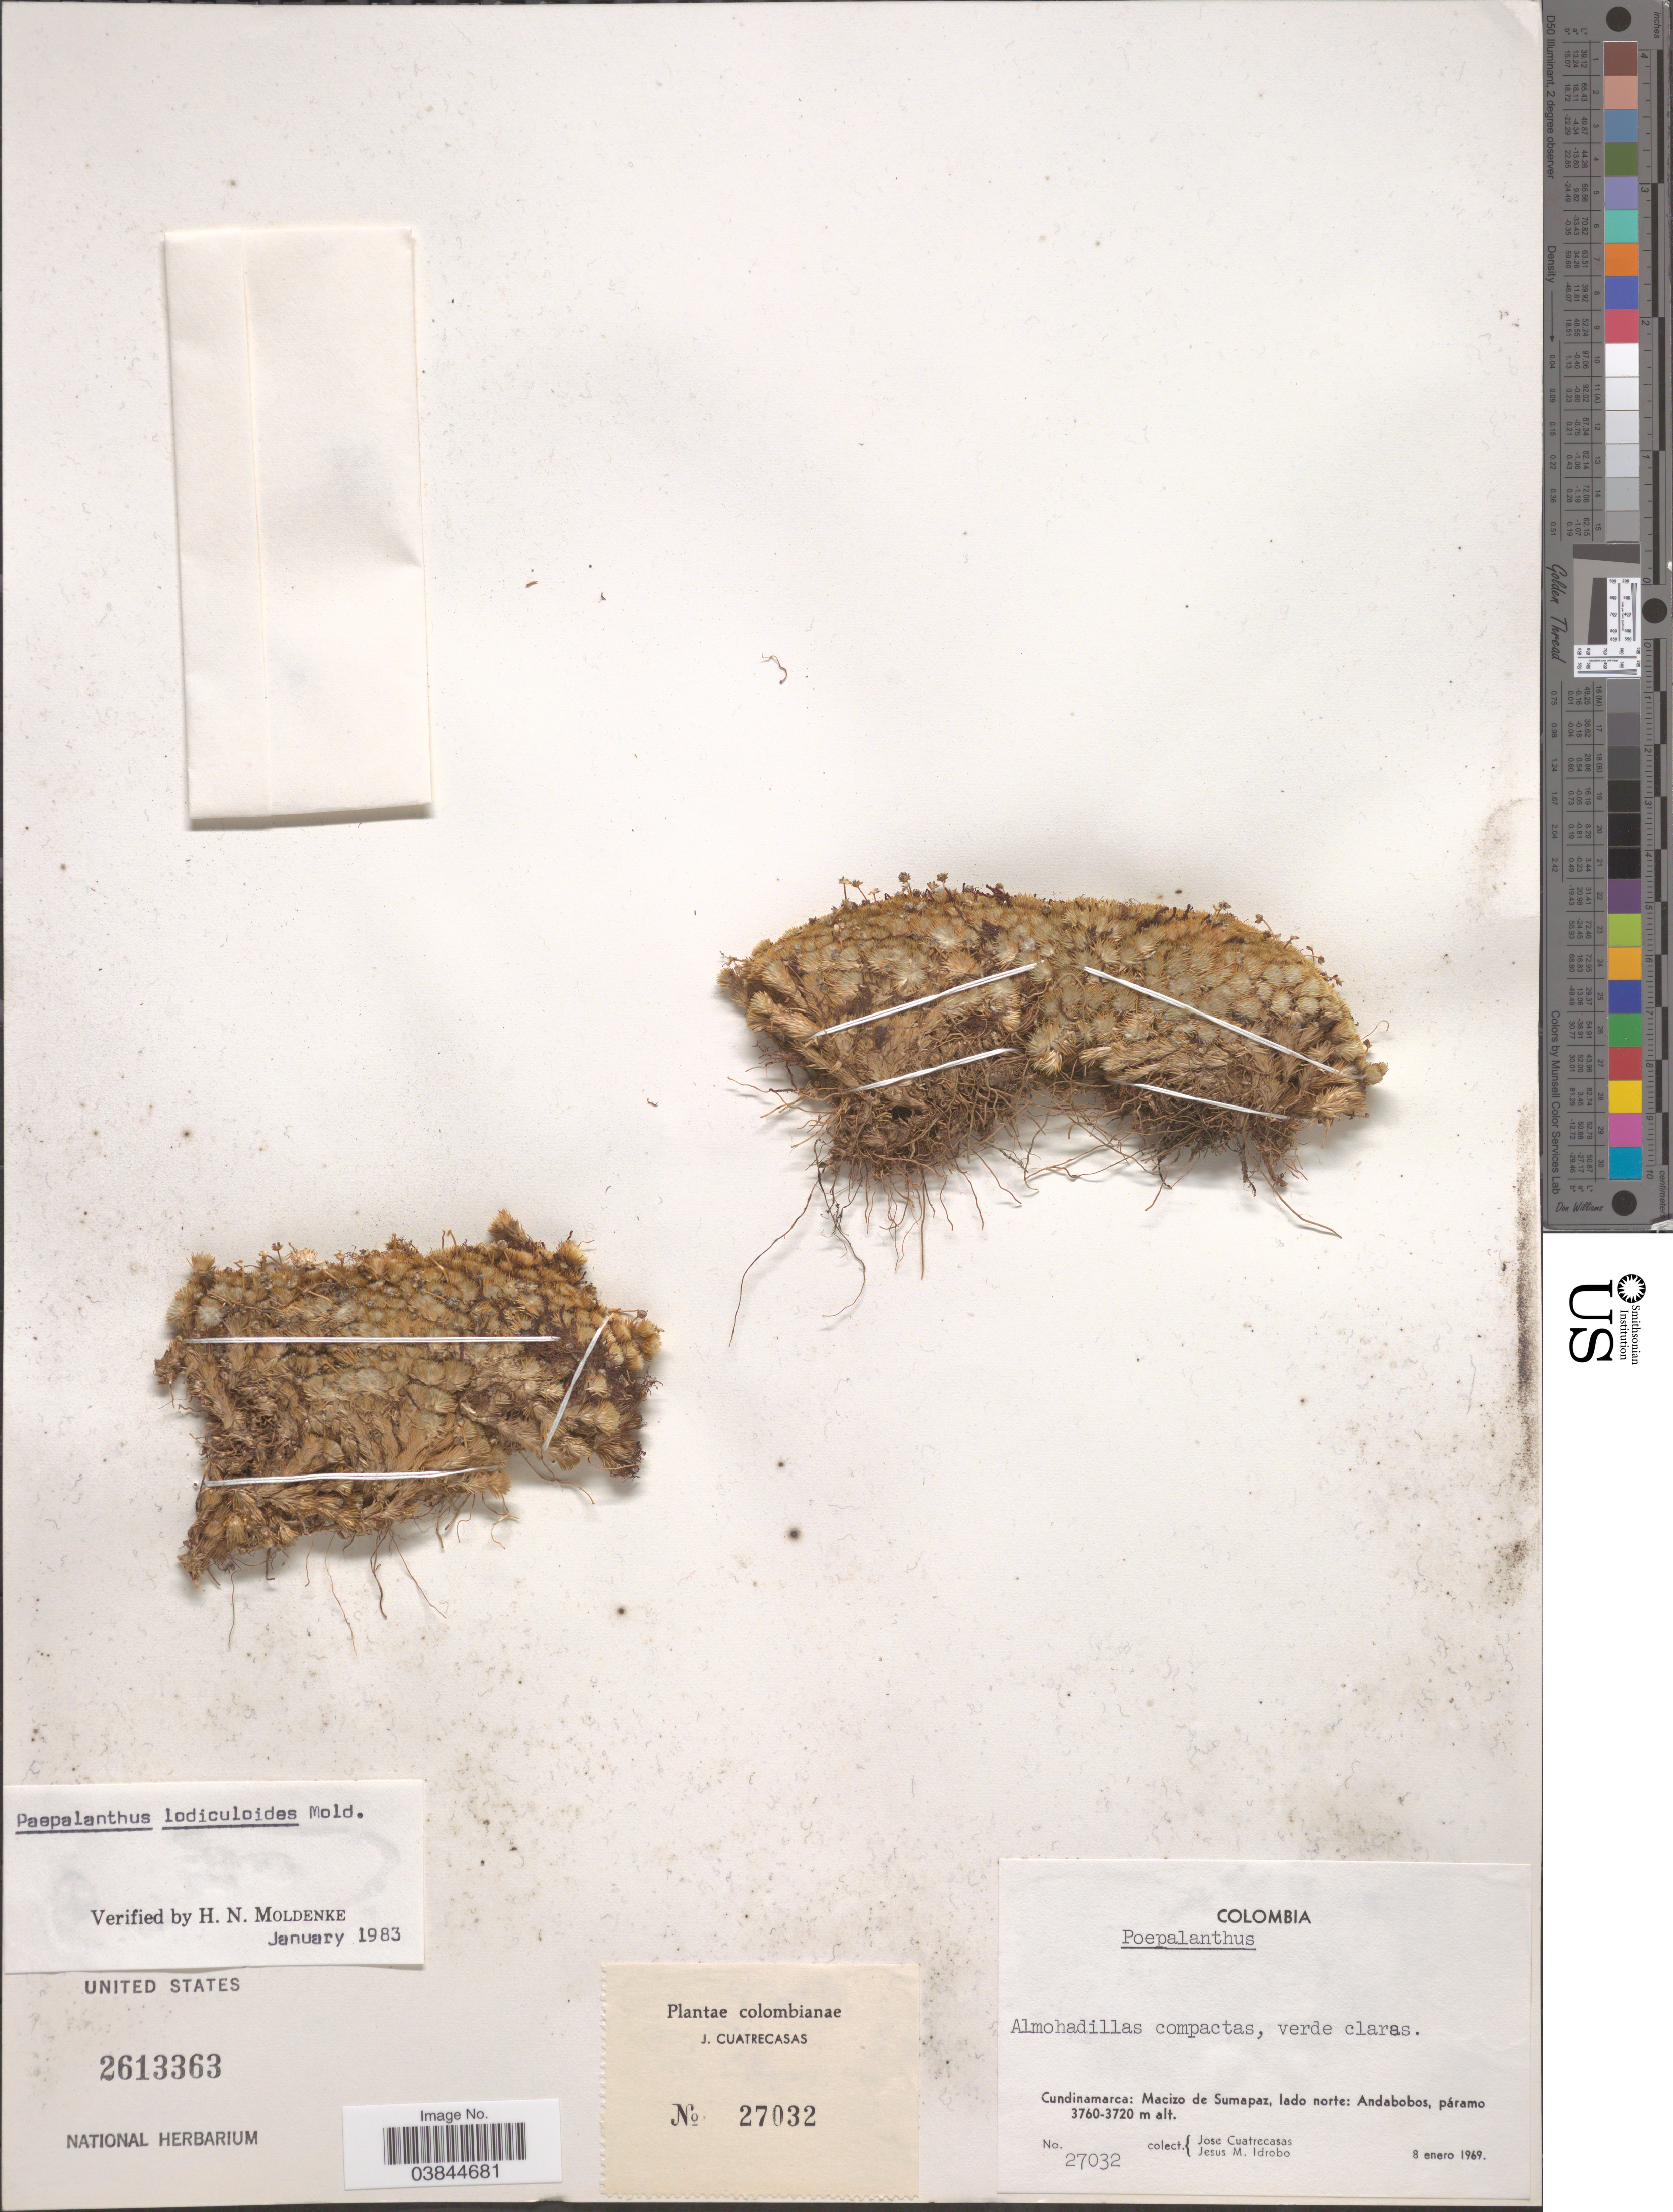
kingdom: Plantae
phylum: Tracheophyta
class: Liliopsida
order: Poales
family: Eriocaulaceae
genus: Paepalanthus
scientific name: Paepalanthus lodiculoides var. lodiculoides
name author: Moldenke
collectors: J. Cuatrecasas & J. M. Idrobo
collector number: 27032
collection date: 1969-01-08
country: Colombia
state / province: Cundinamarca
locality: Macizo de Sumapaz, lado norte: Andabobos, páramo.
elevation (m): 3720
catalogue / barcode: US 2613363